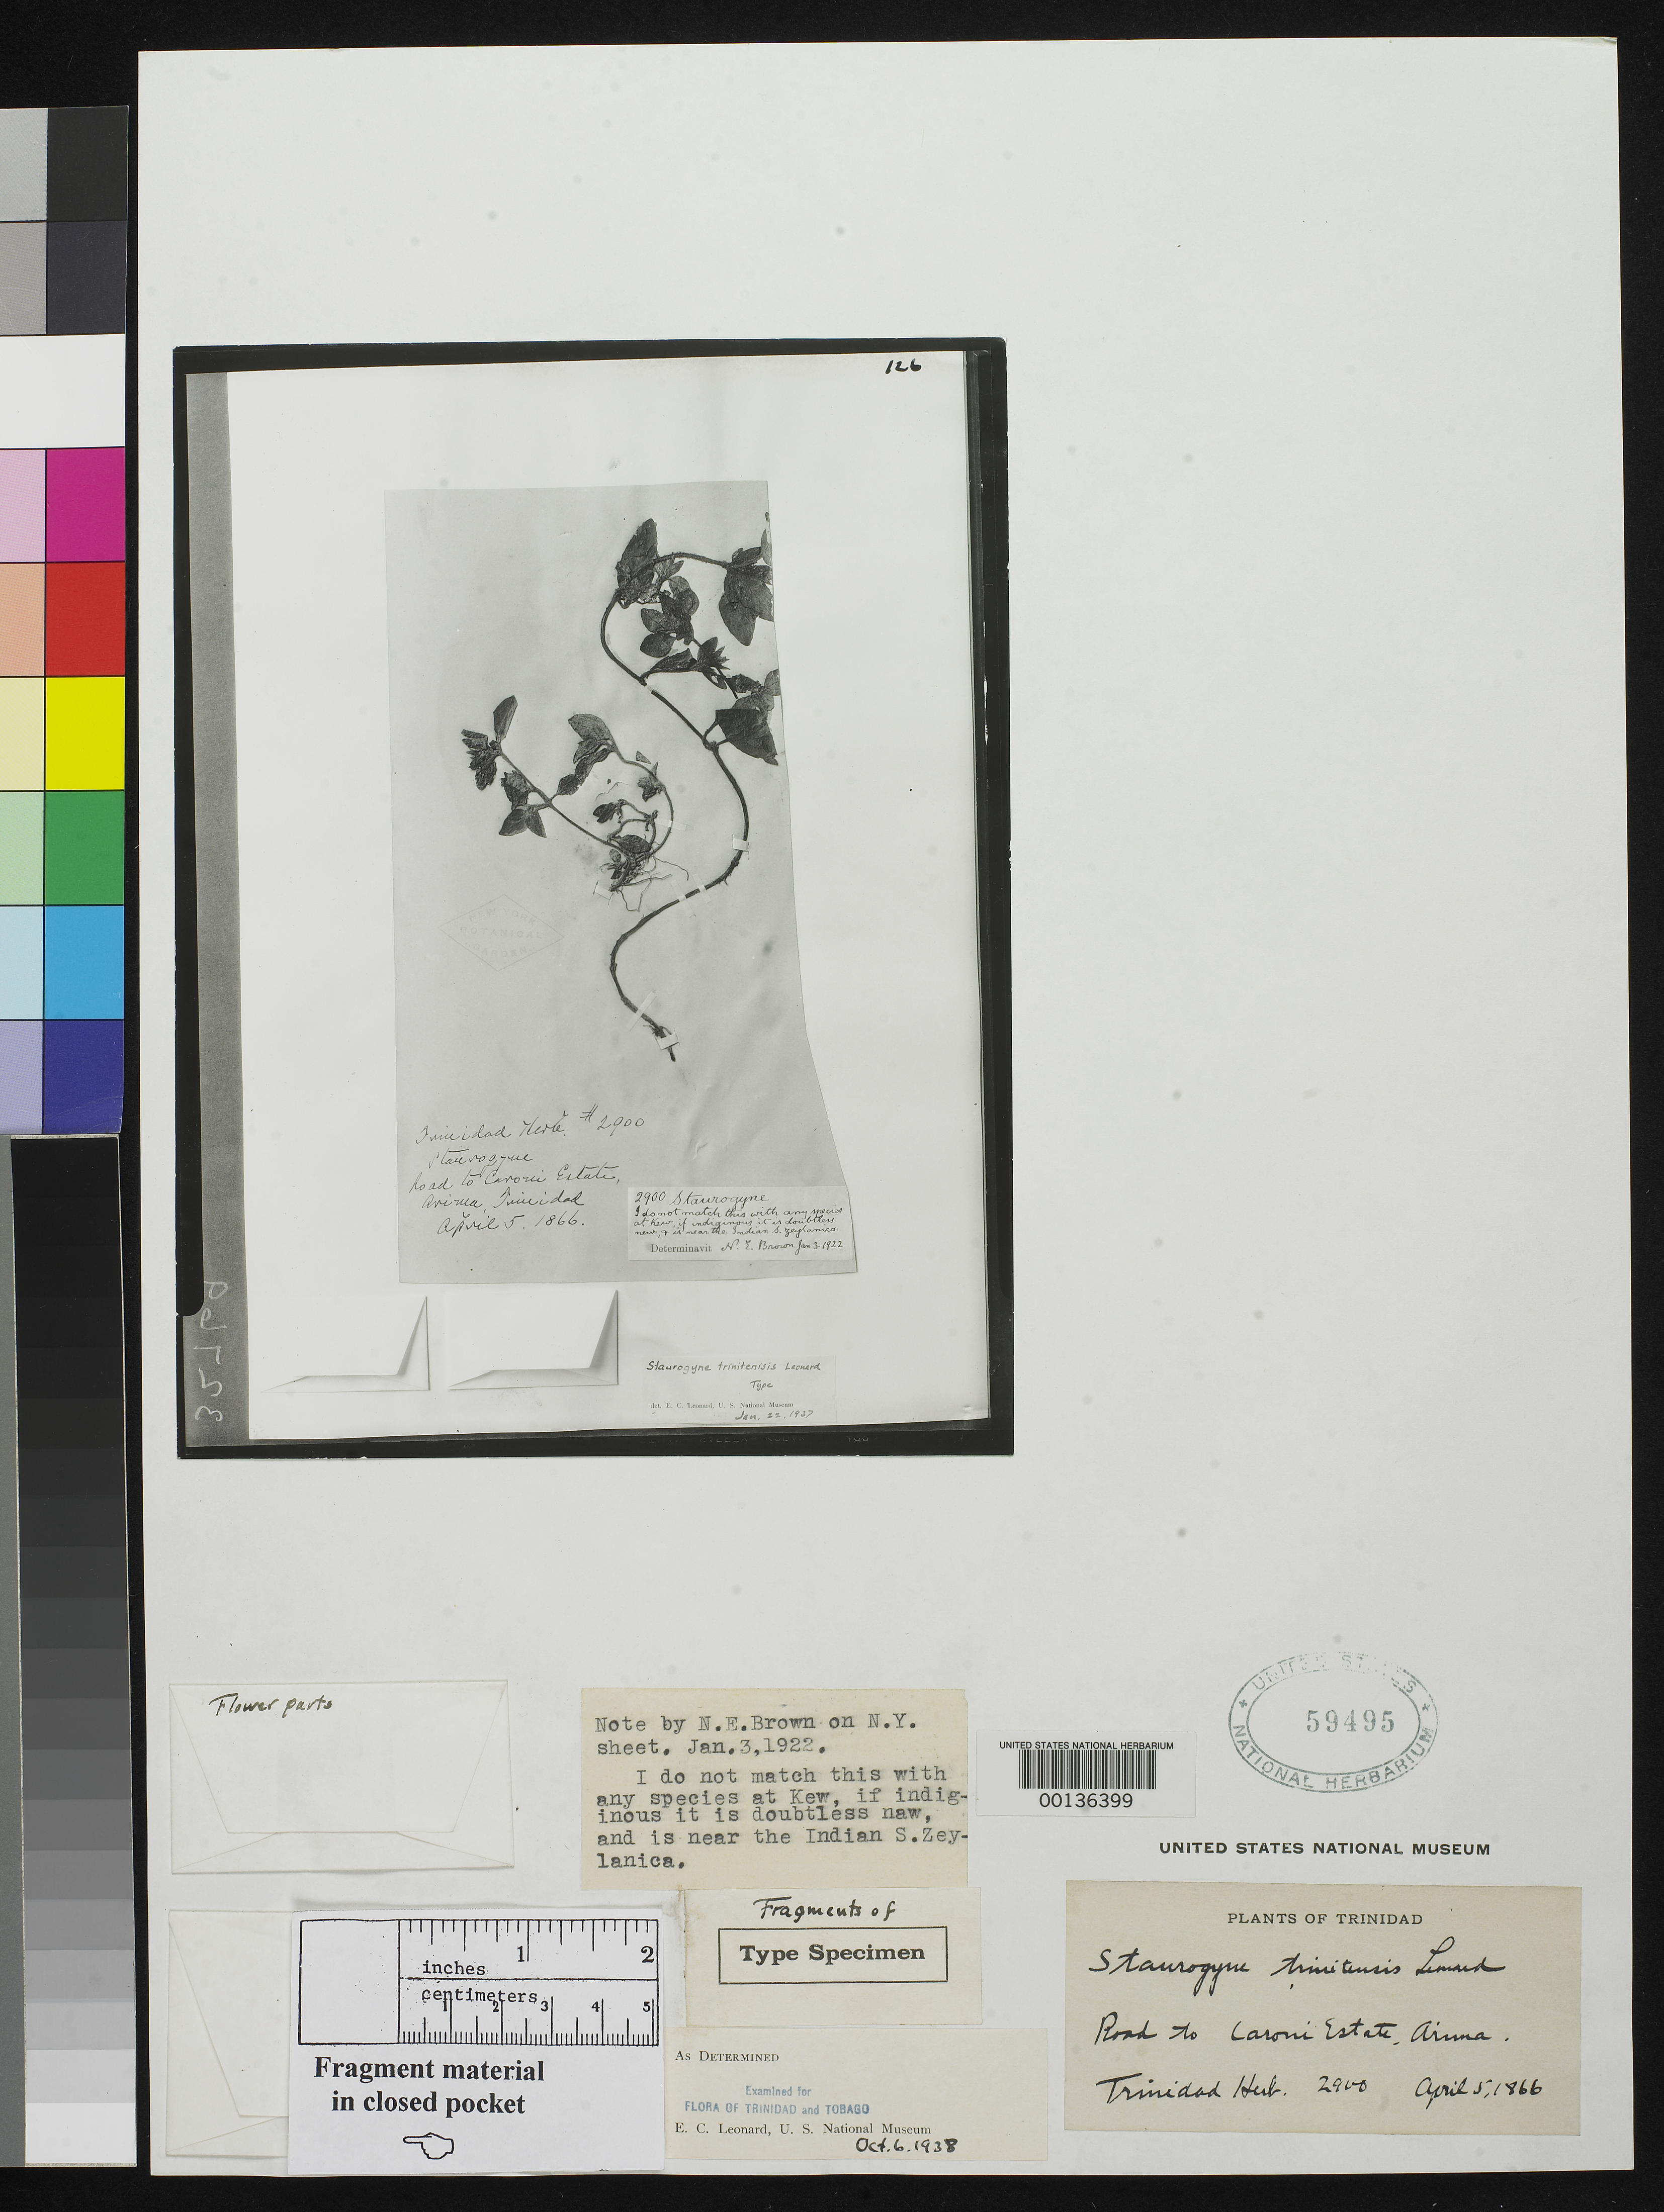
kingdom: Plantae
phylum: Tracheophyta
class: Magnoliopsida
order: Lamiales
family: Acanthaceae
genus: Staurogyne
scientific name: Staurogyne trinitensis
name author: Leonard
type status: Type Fragment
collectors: ex herb. Bot. Gard. Trinidad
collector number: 2900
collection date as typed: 05 Apr 1866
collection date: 1866-04-05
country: Trinidad and Tobago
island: Trinidad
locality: Caroni Estate, Arima.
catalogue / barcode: US 59495